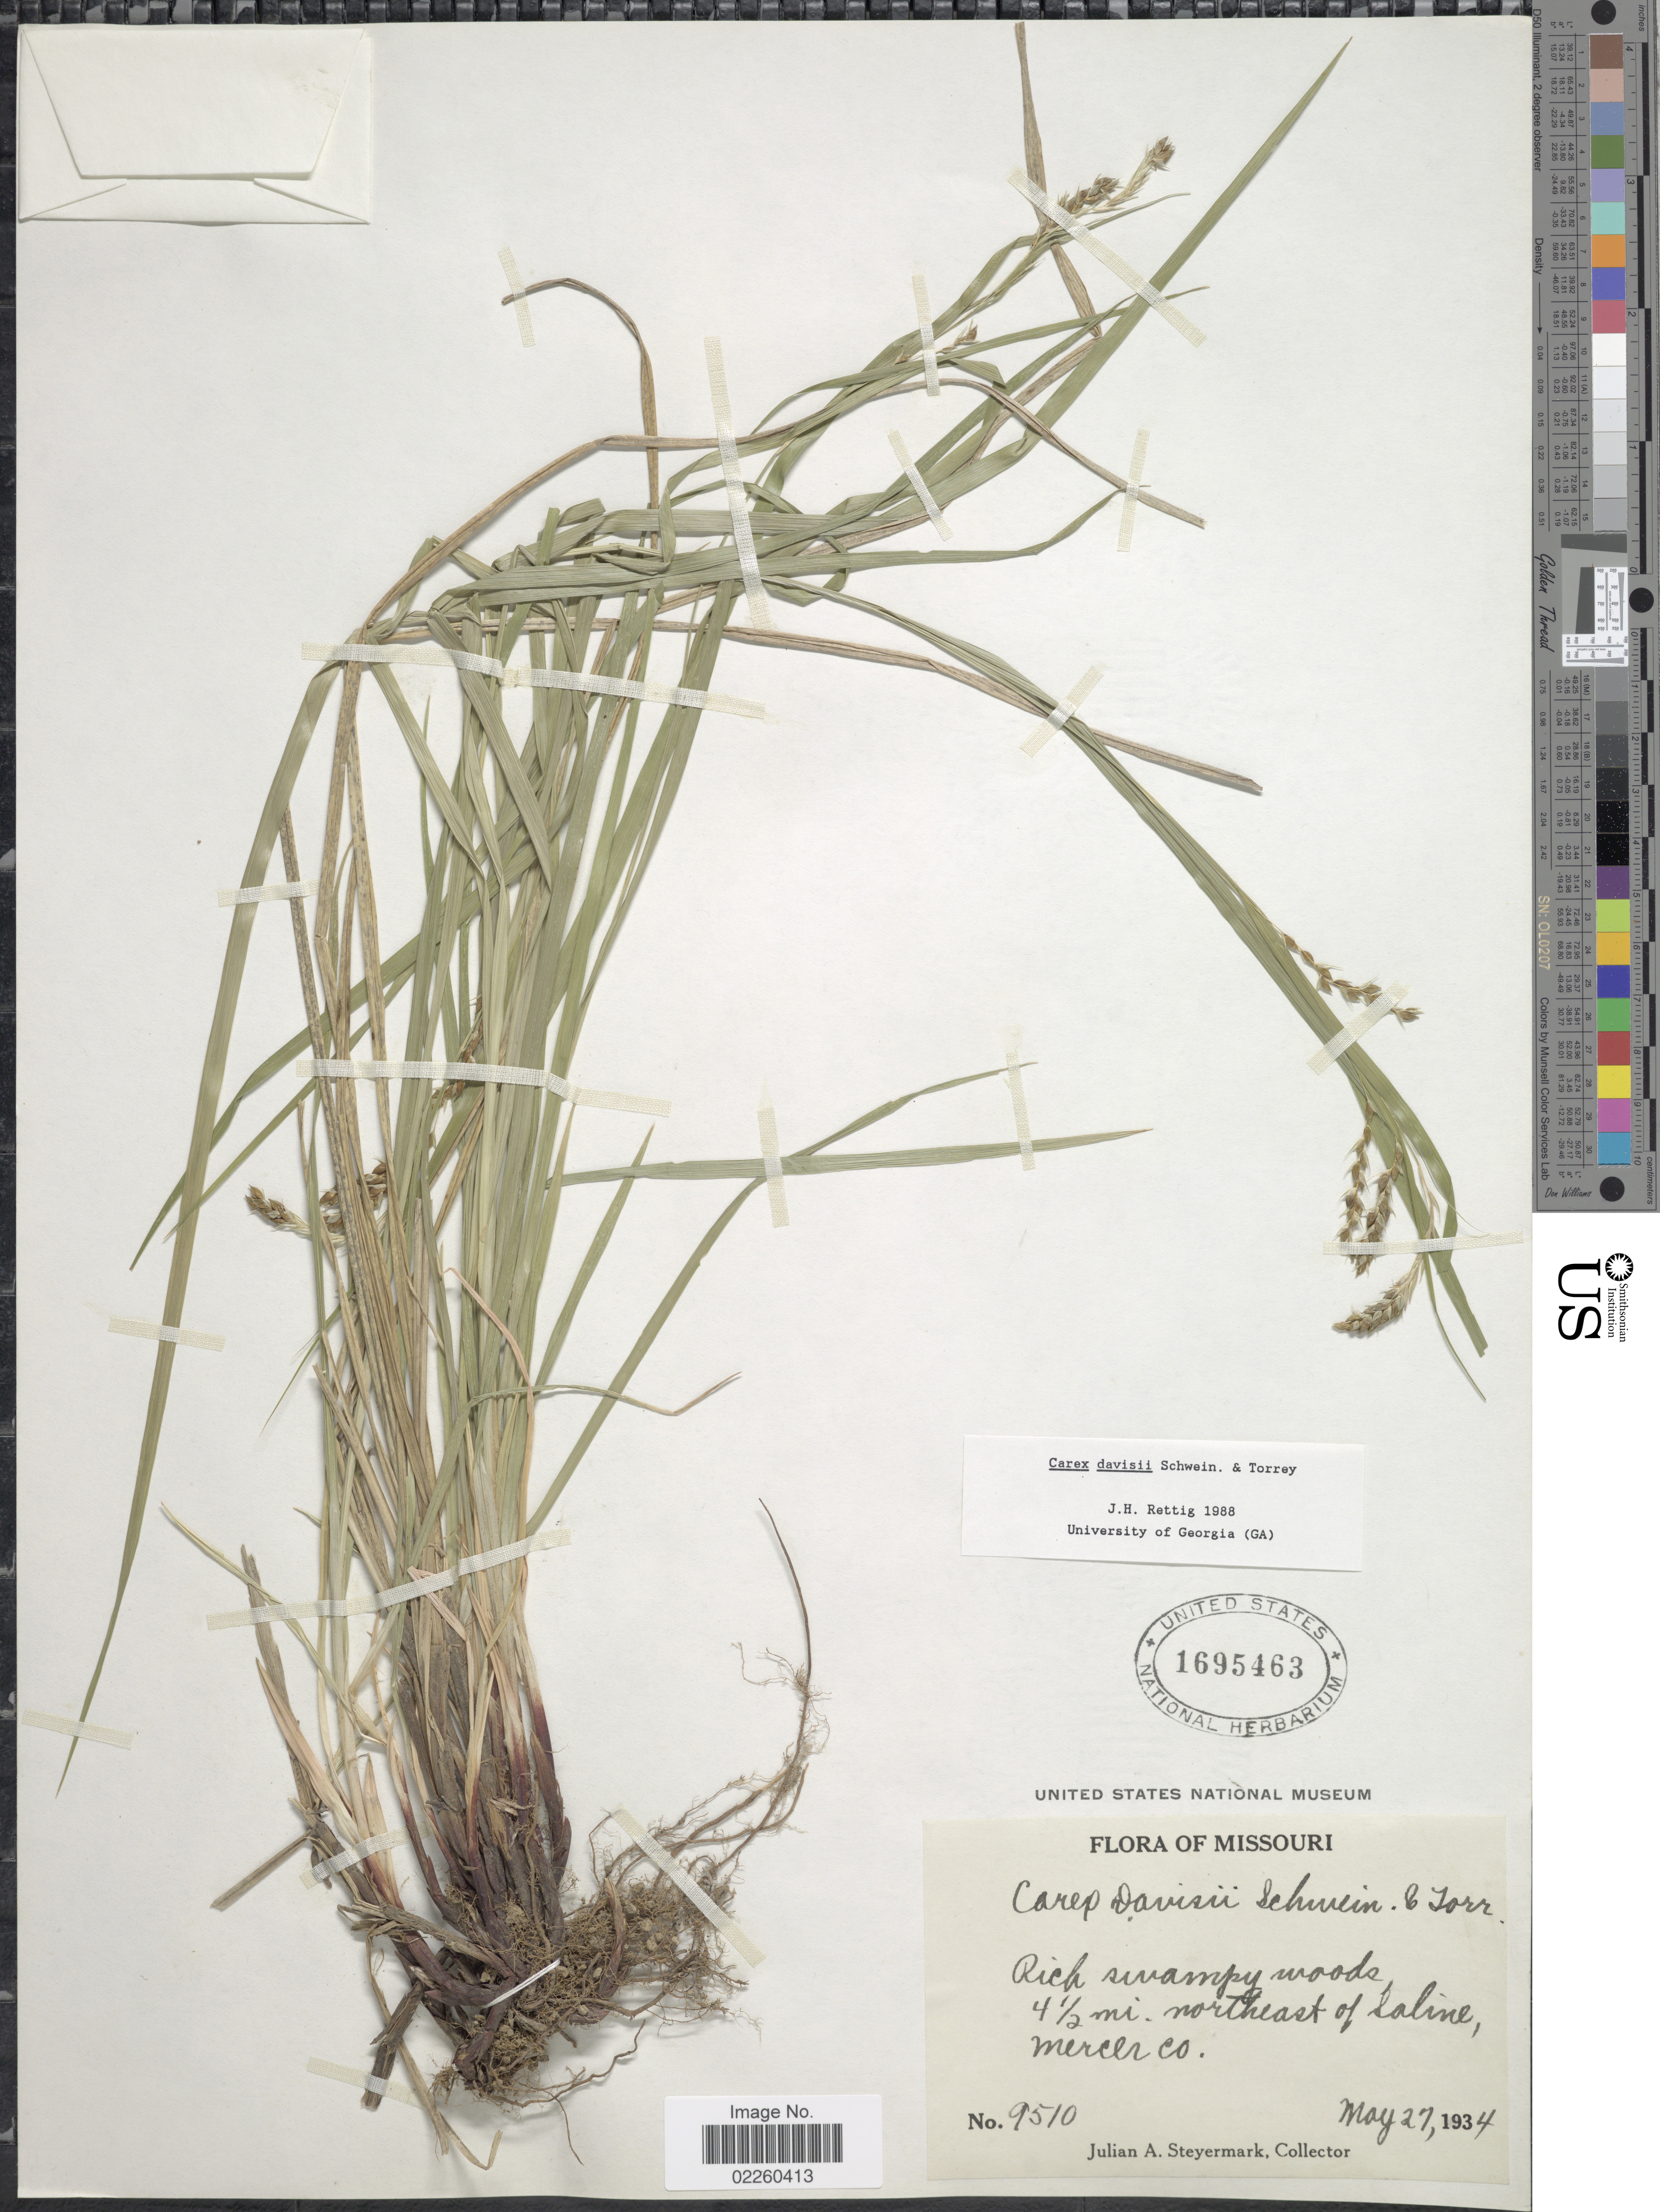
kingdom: Plantae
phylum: Tracheophyta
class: Liliopsida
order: Poales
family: Cyperaceae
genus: Carex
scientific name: Carex davisii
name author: Schwein. & Torr.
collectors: J. Steyermark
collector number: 9510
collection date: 1934-05-27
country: United States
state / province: Missouri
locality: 4 ½ mi. northeast of Saline, Mercer Co.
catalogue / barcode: US 1695463